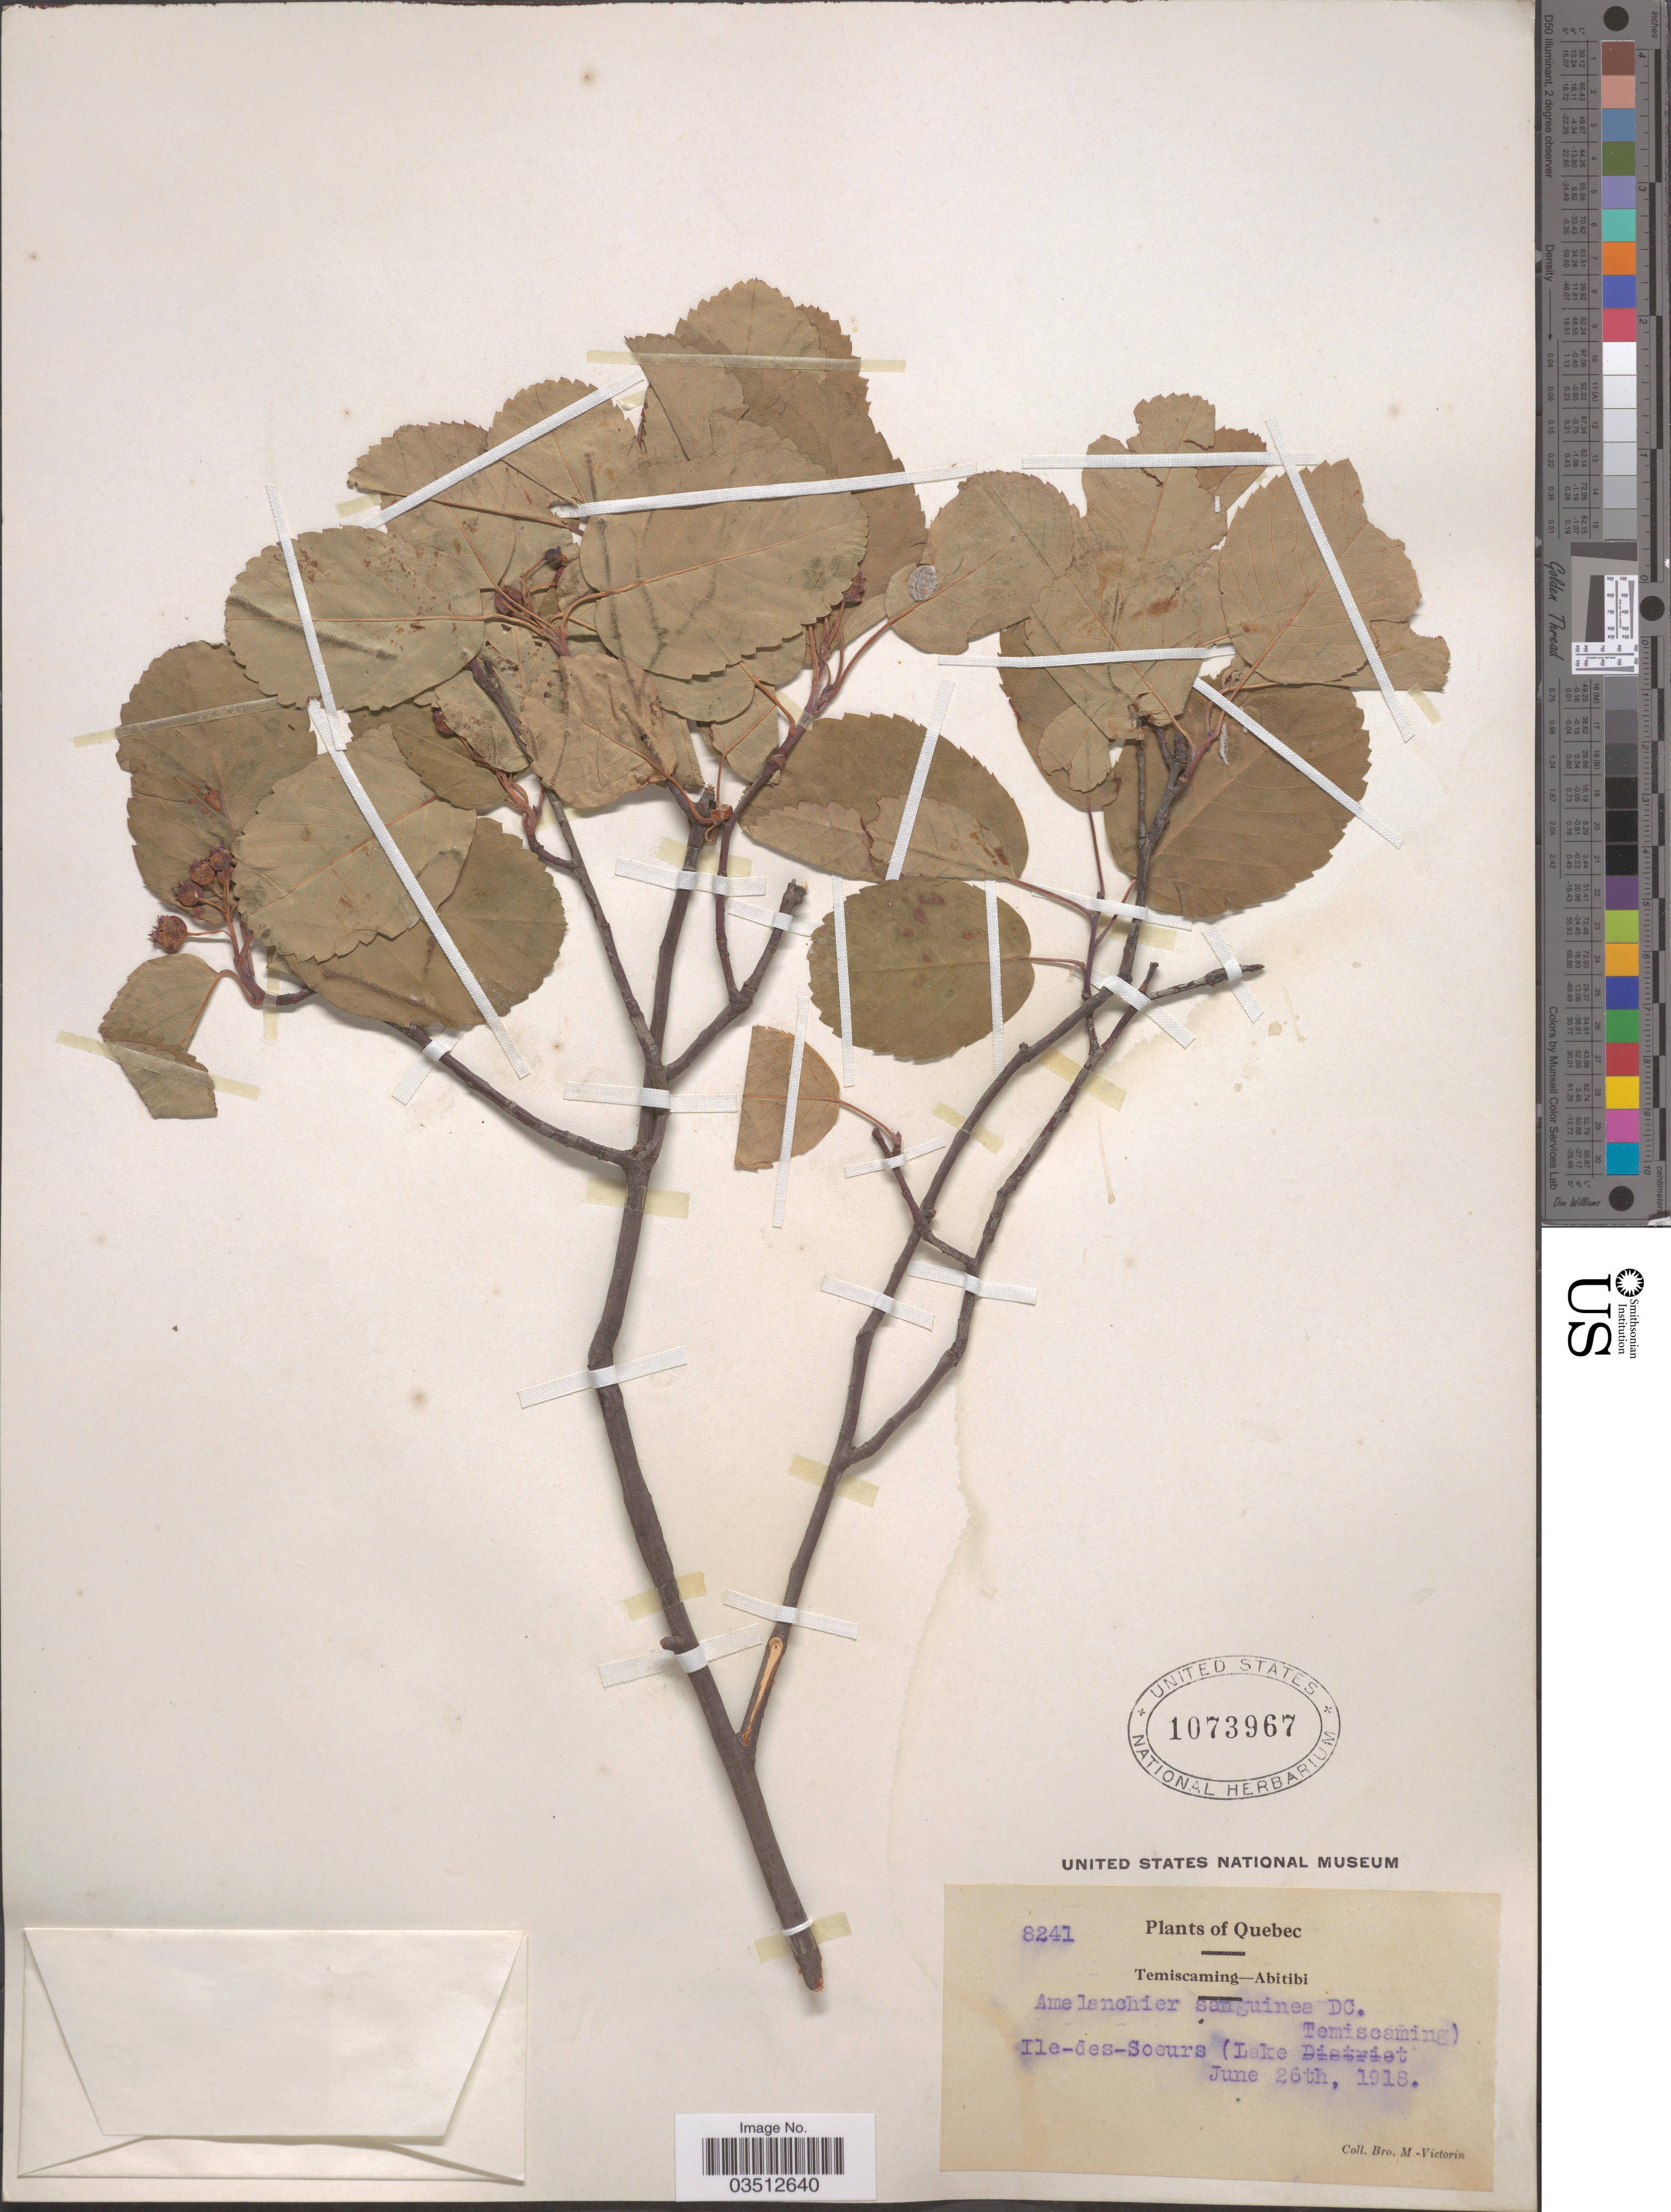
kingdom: Plantae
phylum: Tracheophyta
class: Magnoliopsida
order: Rosales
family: Rosaceae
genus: Amelanchier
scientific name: Amelanchier sanguinea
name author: (Pursh) DC.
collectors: Fr. Marie-Victorin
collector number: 8241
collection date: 1918-06-26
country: Canada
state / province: Quebec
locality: Temiscaming - Abitibi. Ile-des-Soeurs (Lake Temiscaming).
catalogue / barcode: US 1073967